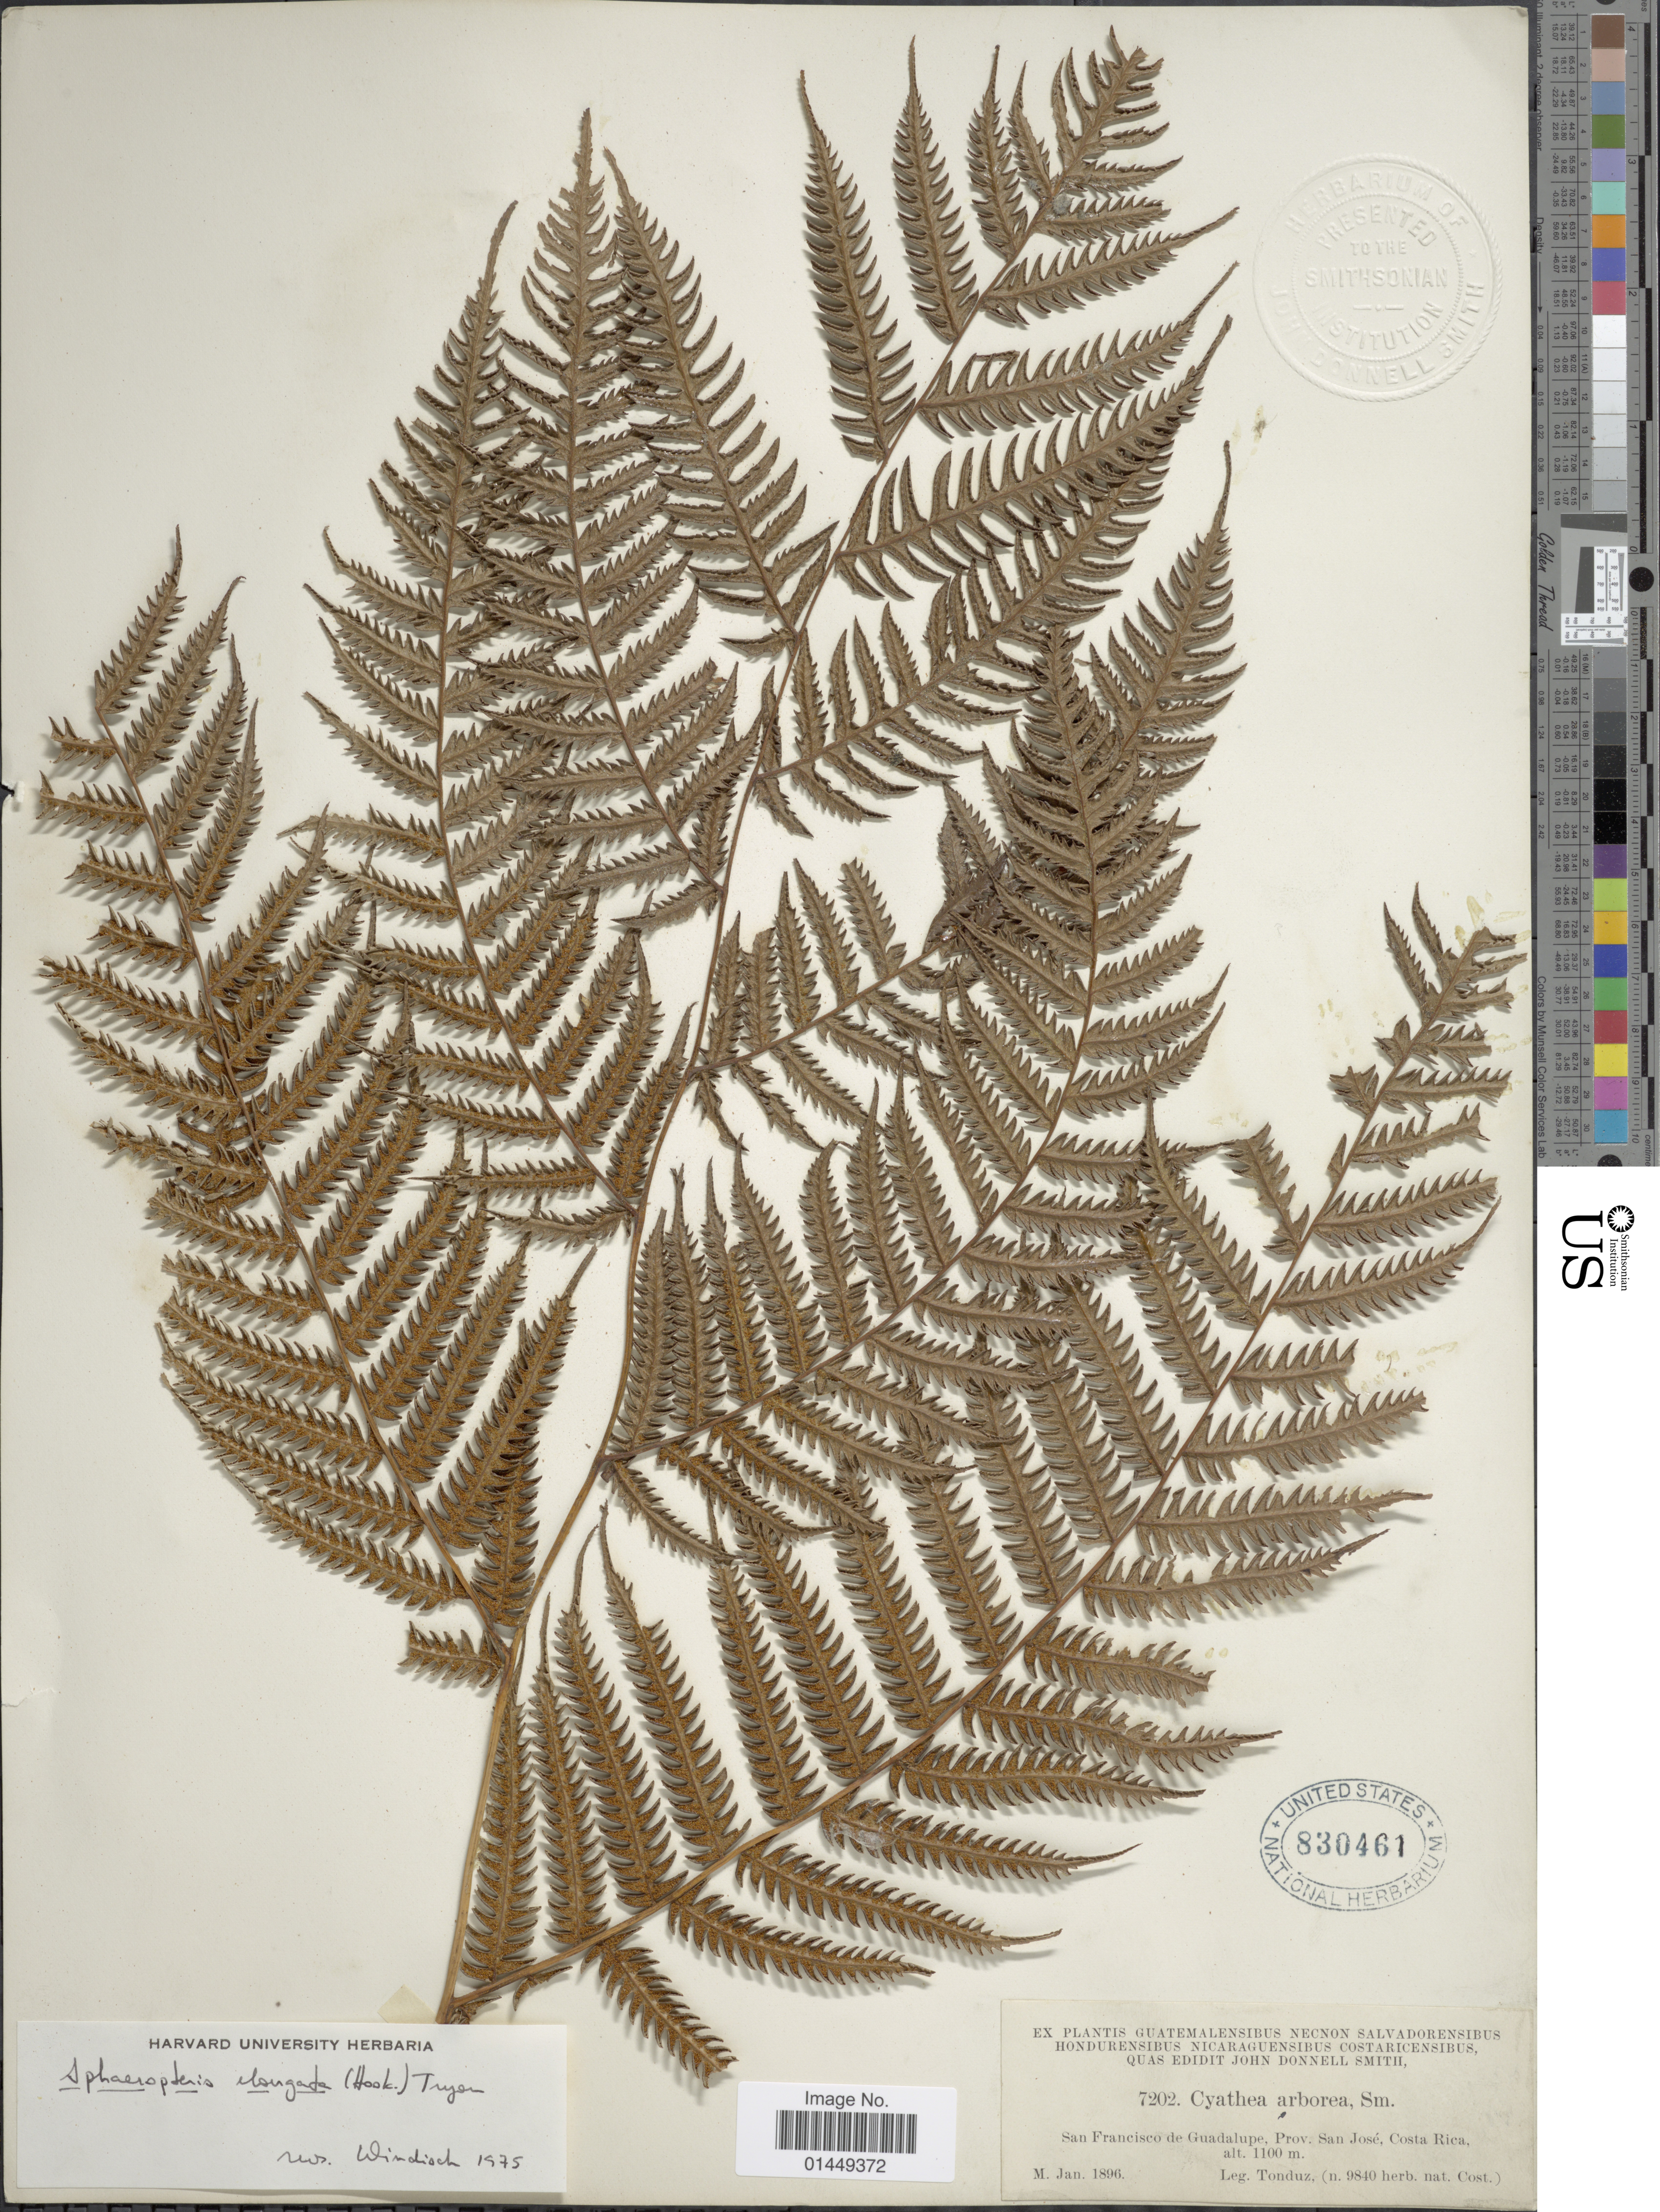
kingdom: Plantae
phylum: Tracheophyta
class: Polypodiopsida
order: Cyatheales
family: Cyatheaceae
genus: Cyathea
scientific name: Cyathea poeppigii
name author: (Hook.) Domin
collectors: A. Tonduz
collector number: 7202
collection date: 1896-01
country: Costa Rica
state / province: San José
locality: San Francisco de Guadalupe, Prov. San José, Costa Rica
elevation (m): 1100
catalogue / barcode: US 830461